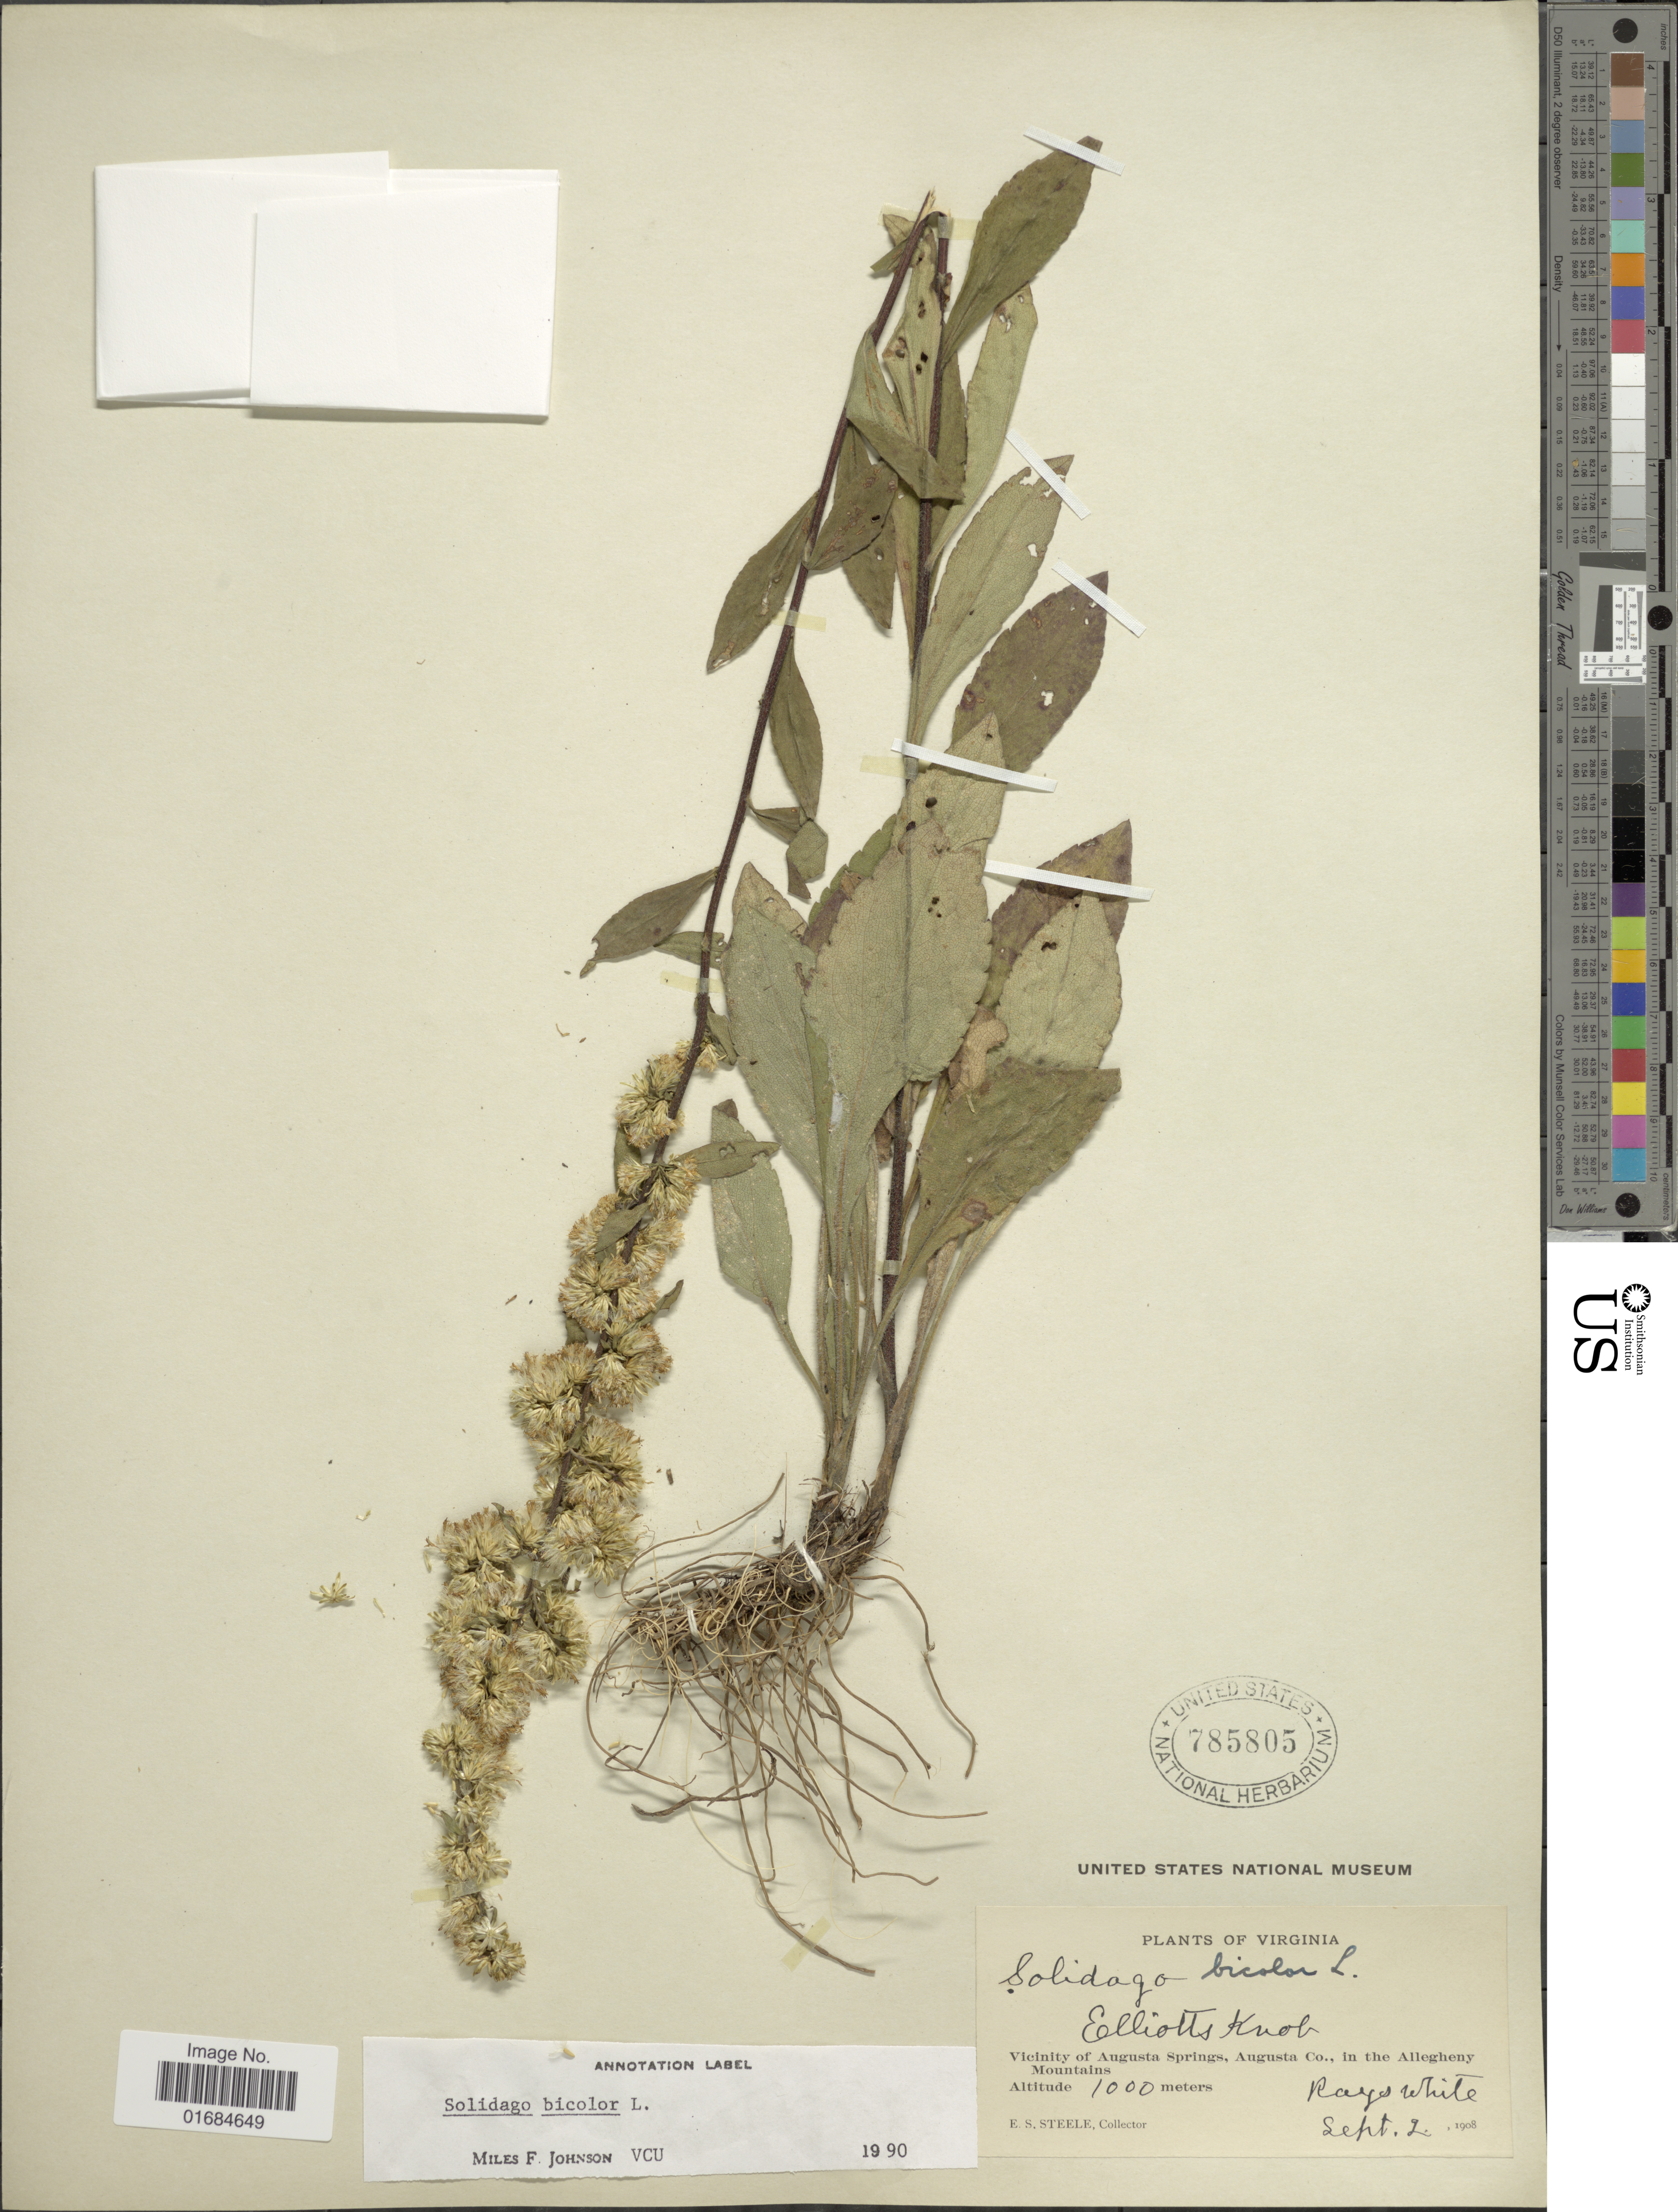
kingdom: Plantae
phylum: Tracheophyta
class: Magnoliopsida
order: Asterales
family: Asteraceae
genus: Solidago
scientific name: Solidago bicolor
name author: L.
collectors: E. Steele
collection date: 1908-09-02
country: United States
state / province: Virginia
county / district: Augusta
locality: Elliots Knob. Vicinity of Augusta Springs, in the Allegheny Mountains.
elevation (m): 1000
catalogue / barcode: US 785805